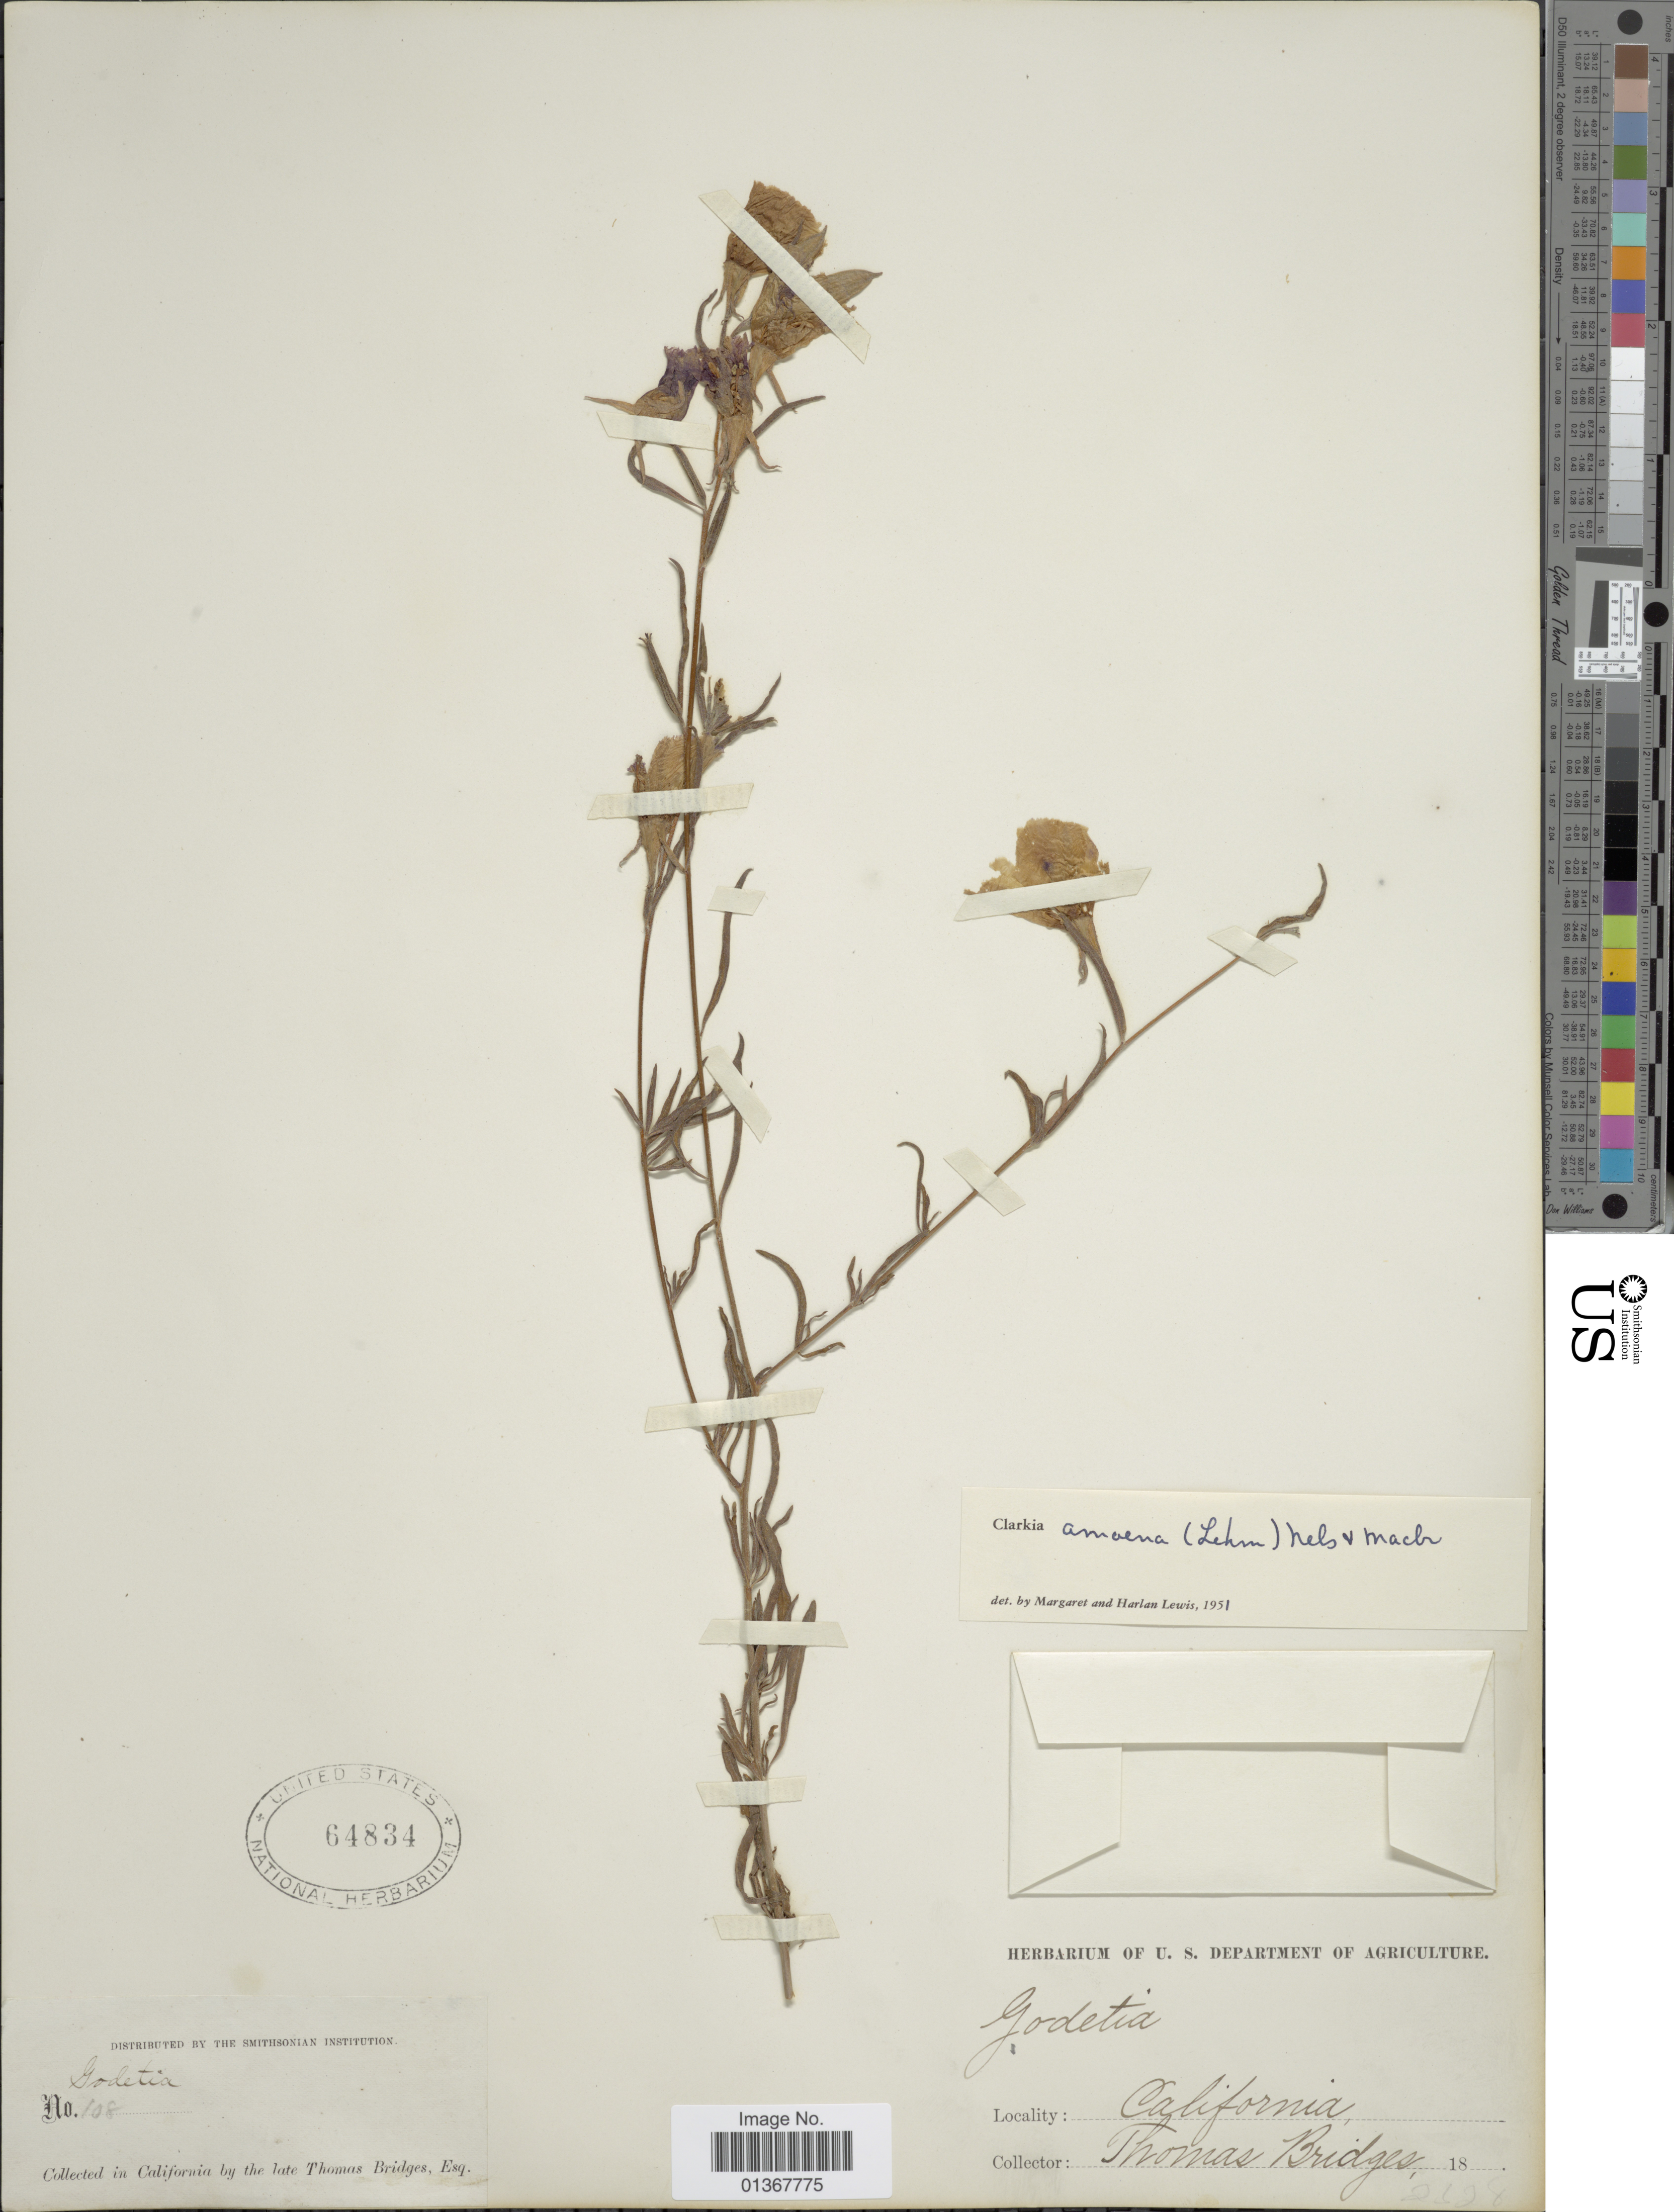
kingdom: Plantae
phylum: Tracheophyta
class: Magnoliopsida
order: Myrtales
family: Onagraceae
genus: Clarkia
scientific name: Clarkia amoena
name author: (Lehm.) A. Nelson & J.F. Macbr.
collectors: T. Bridges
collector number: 108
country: United States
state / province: California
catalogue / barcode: US 64834